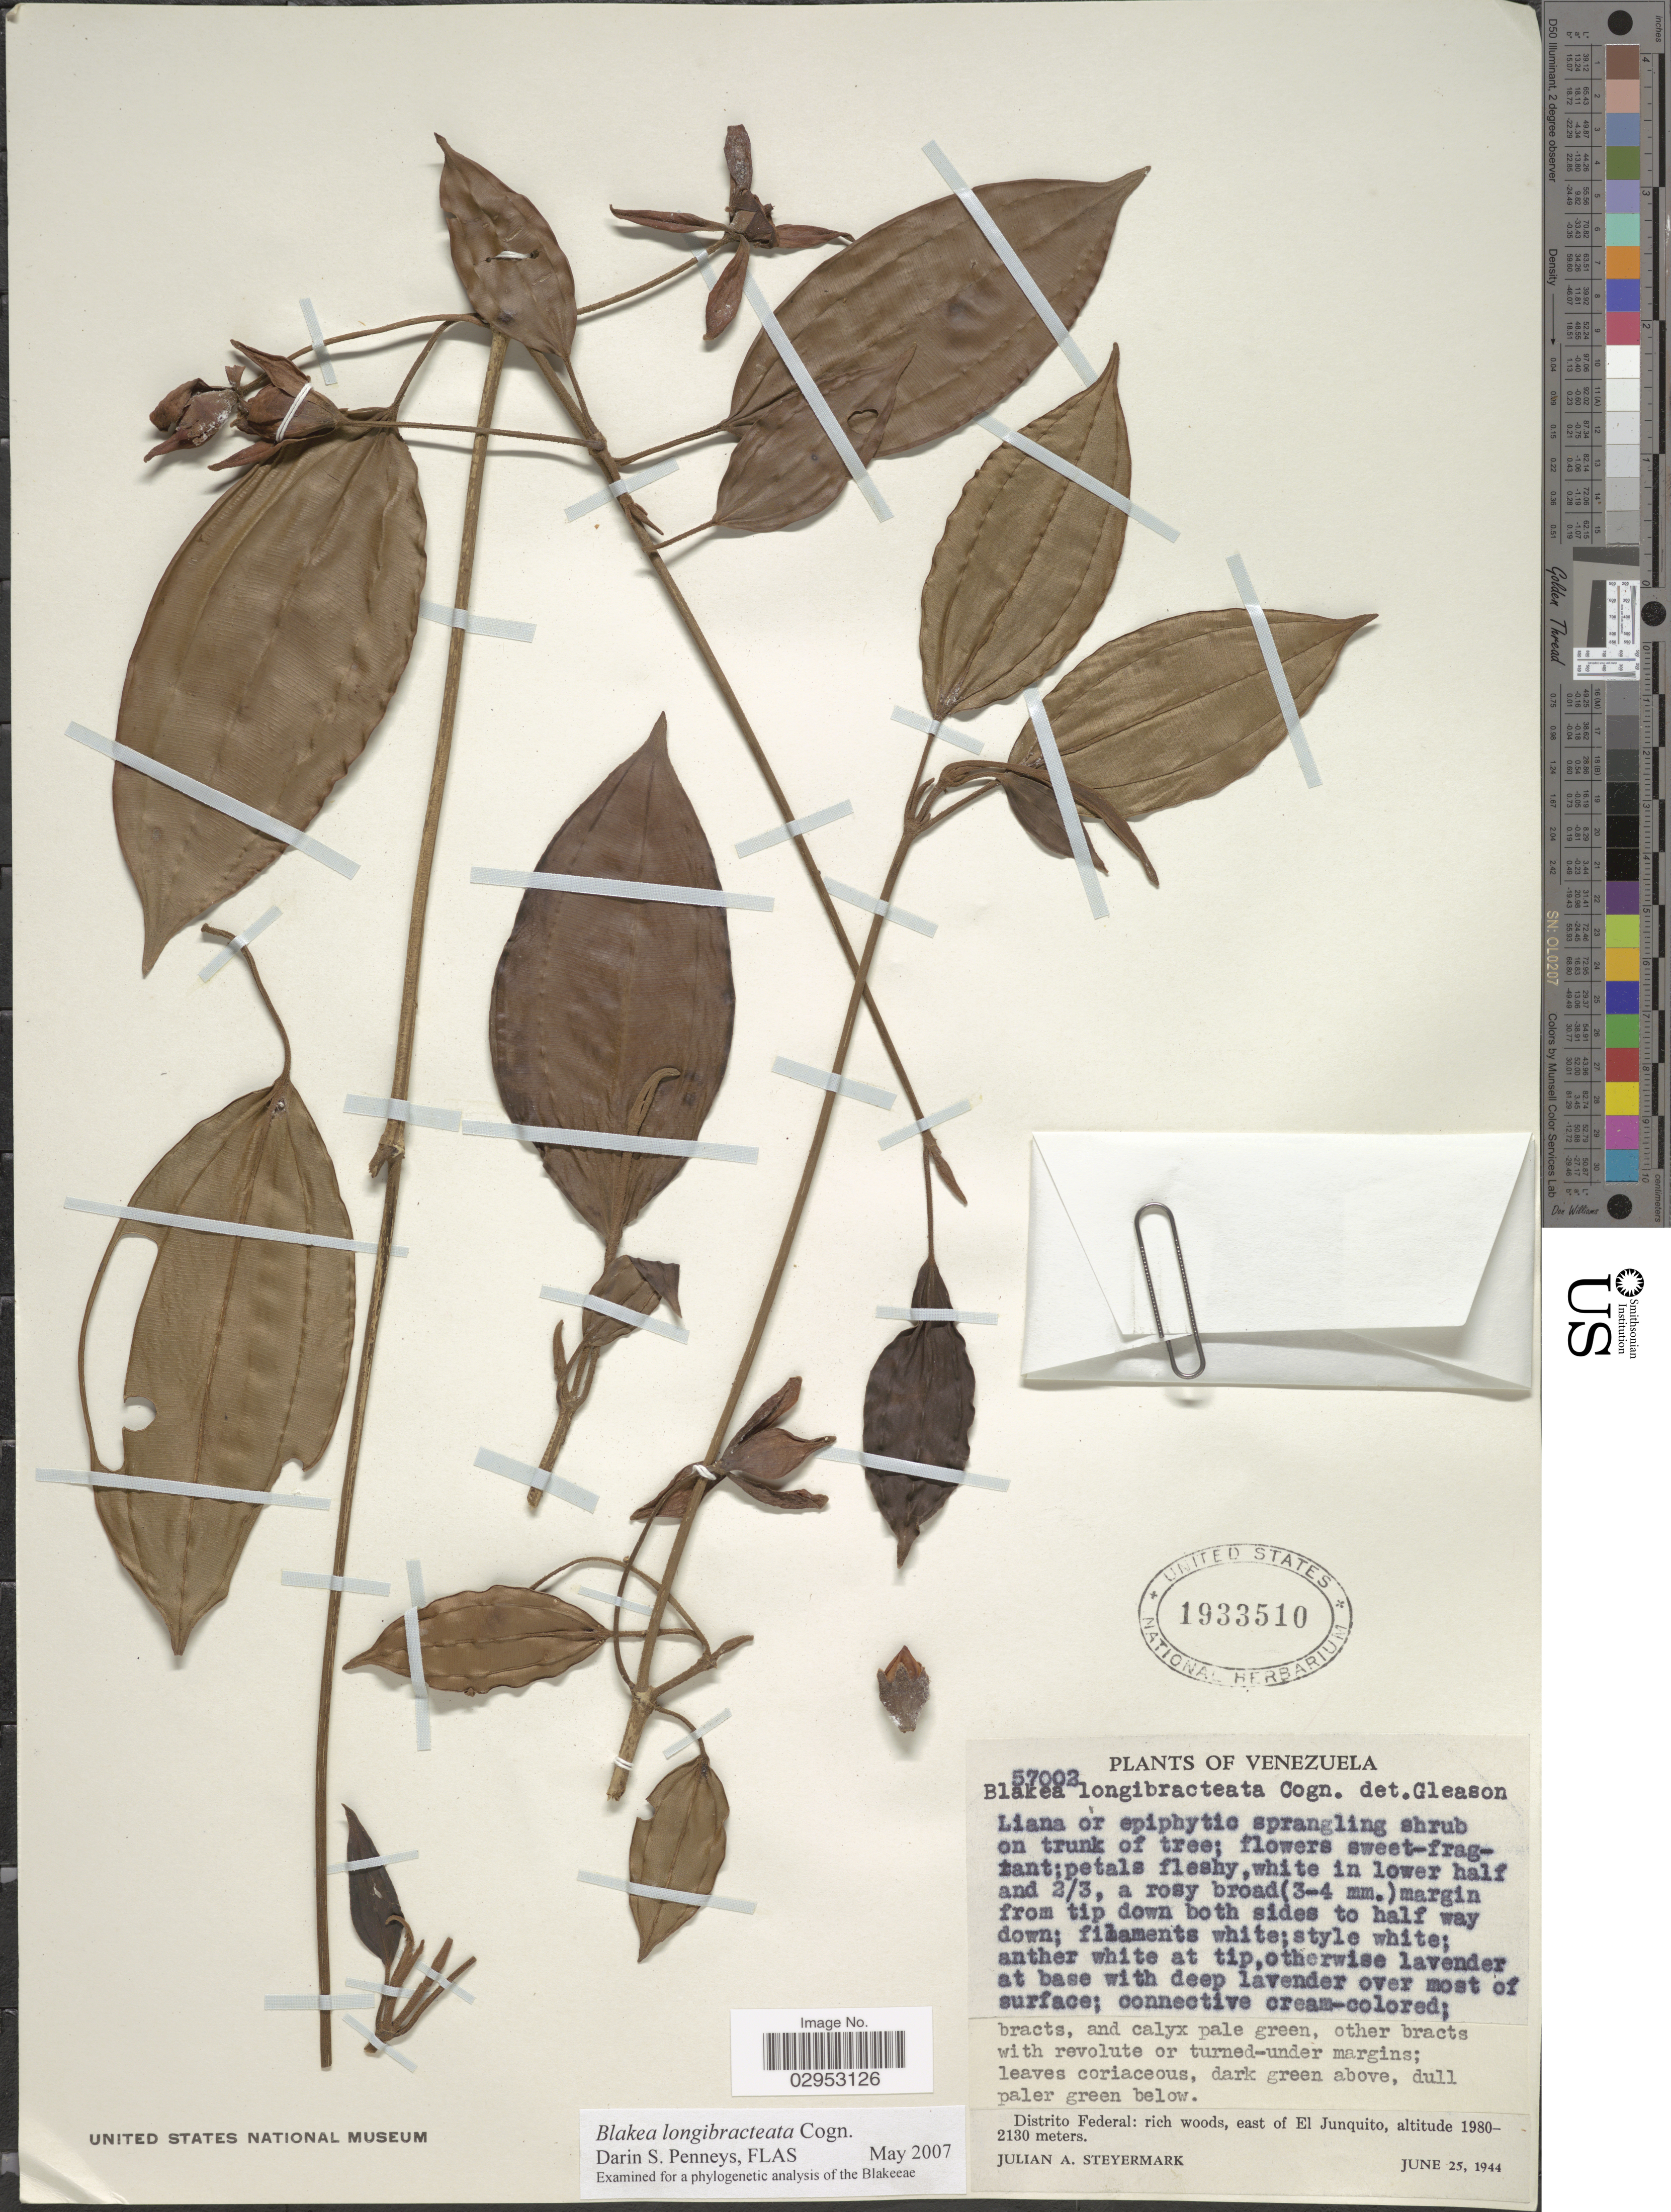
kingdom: Plantae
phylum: Tracheophyta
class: Magnoliopsida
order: Myrtales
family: Melastomataceae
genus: Blakea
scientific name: Blakea longibracteata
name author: Cogn.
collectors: J. Steyermark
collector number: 57002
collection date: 1944-06-25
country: Venezuela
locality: Rich woods, east of El Junquito.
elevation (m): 1980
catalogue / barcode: US 1933510